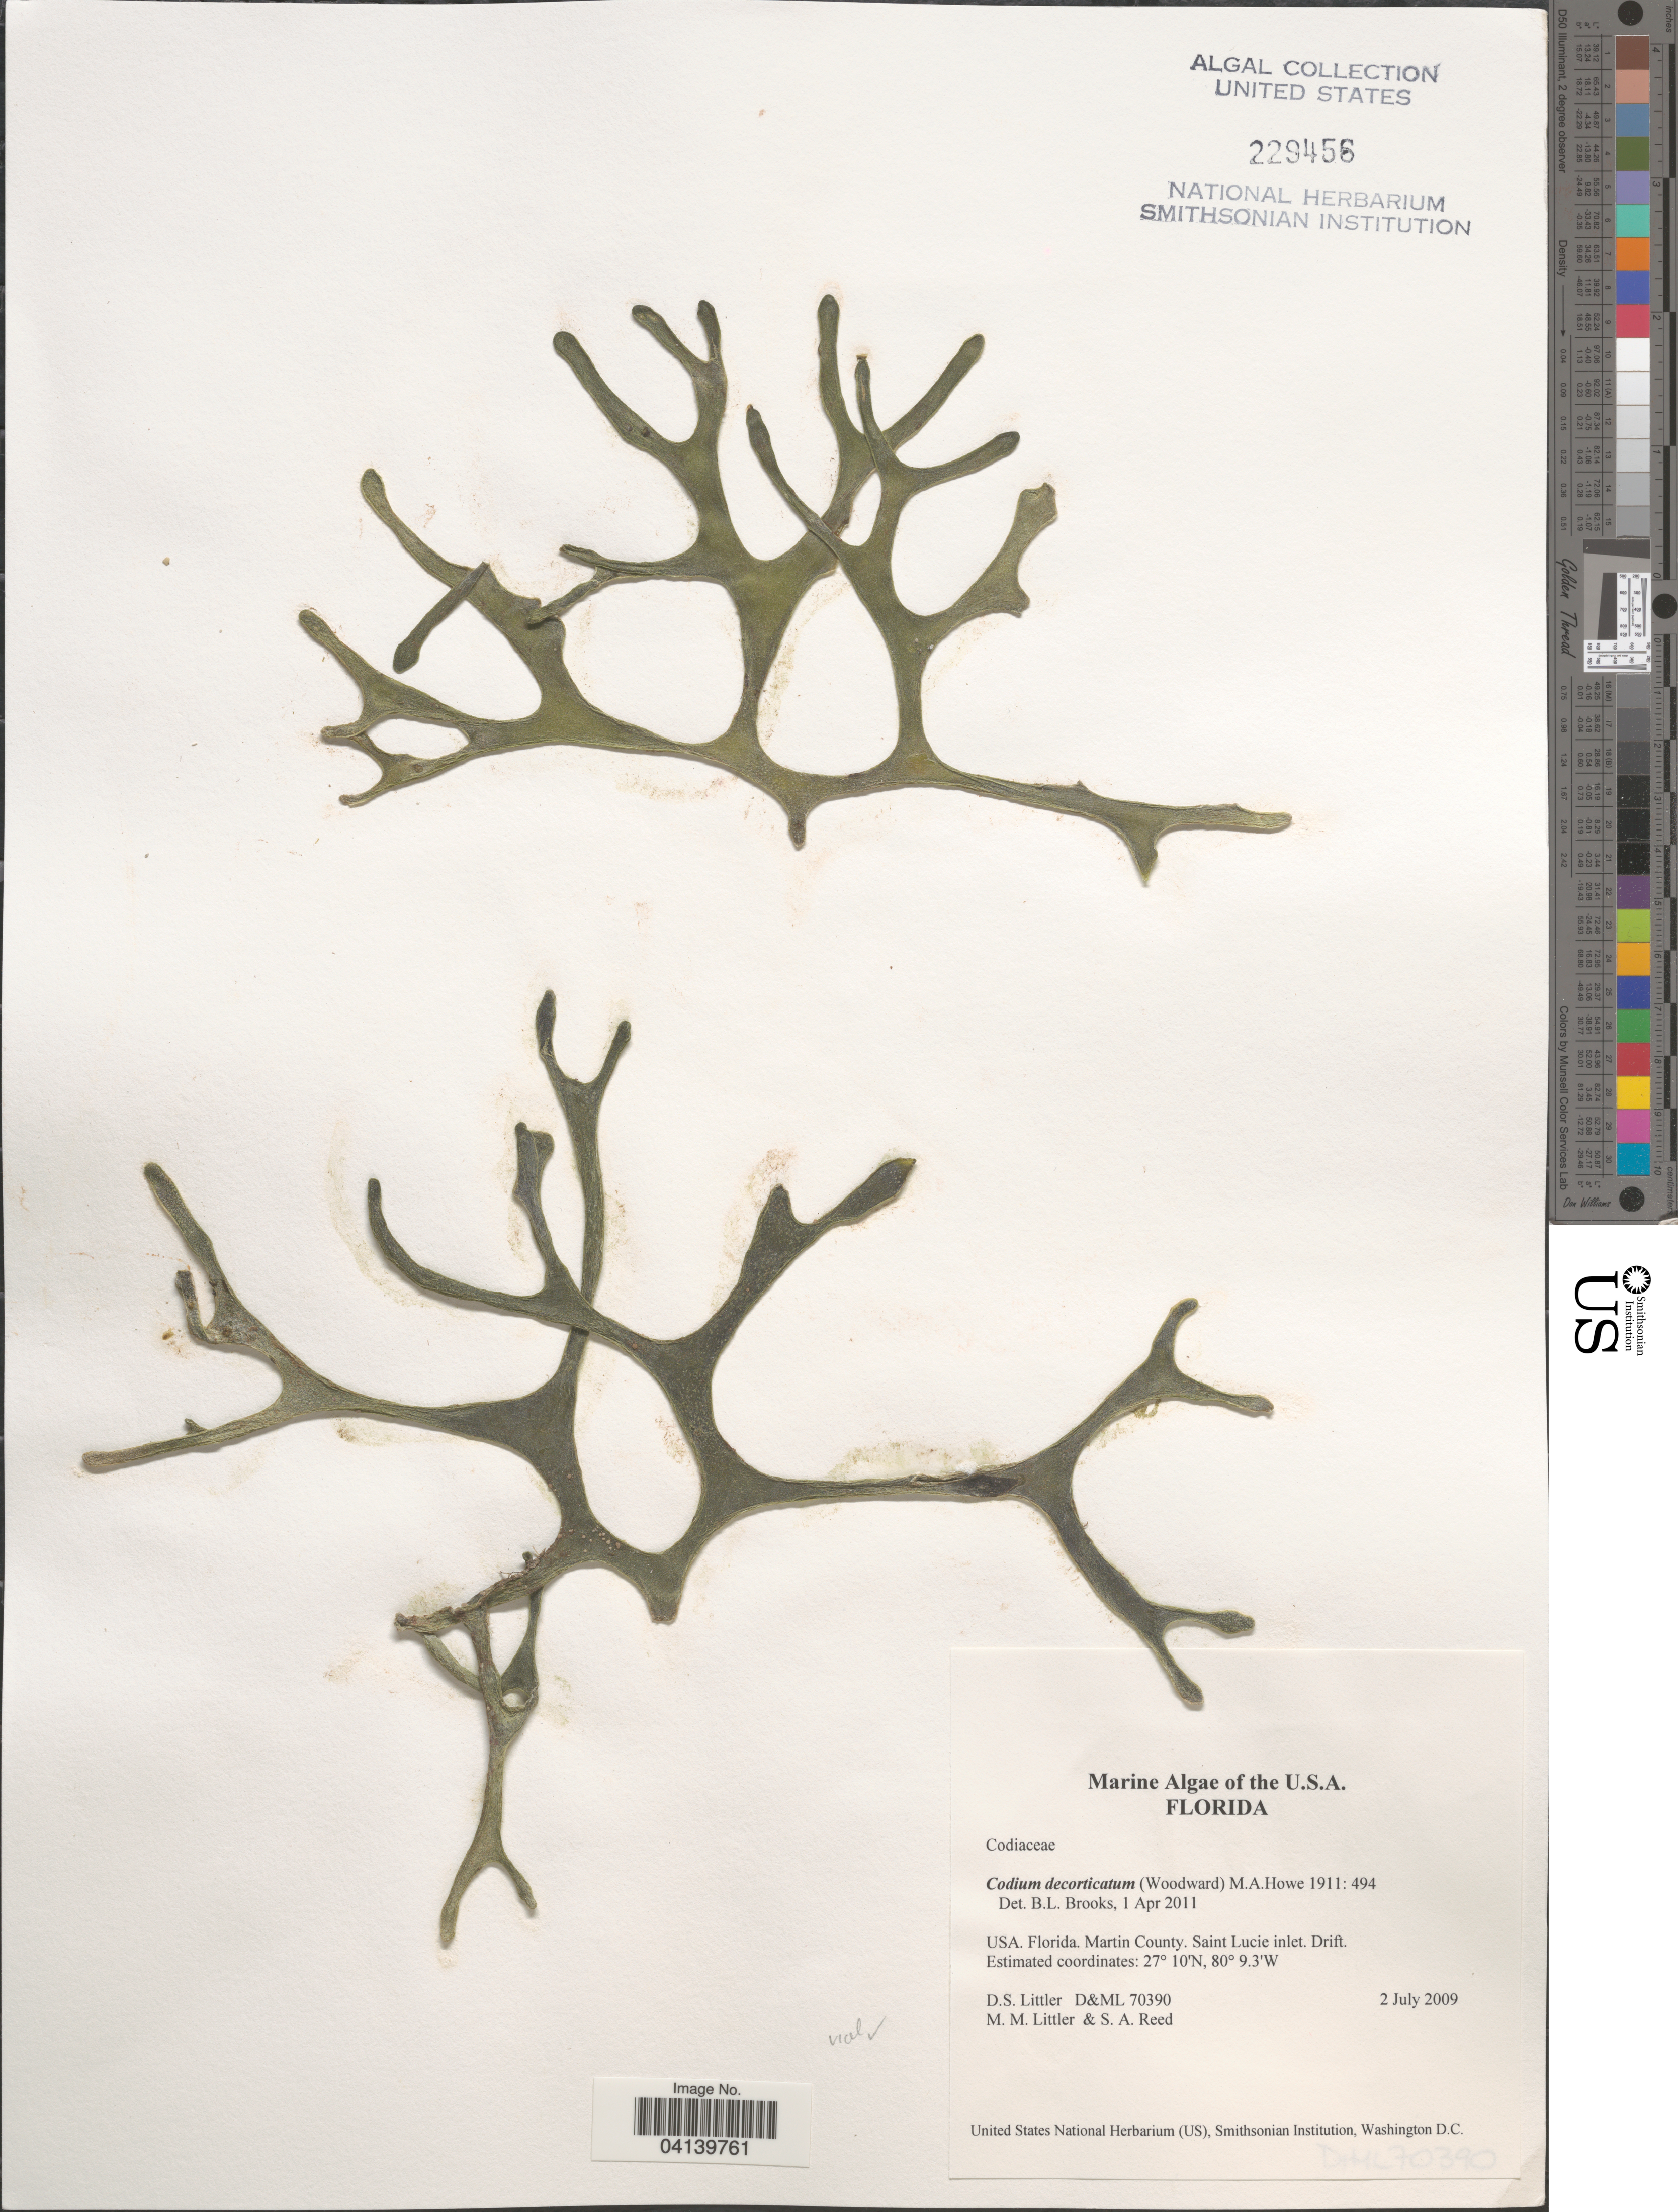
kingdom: Plantae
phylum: Chlorophyta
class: Ulvophyceae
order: Bryopsidales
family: Codiaceae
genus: Codium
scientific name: Codium decorticatum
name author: (Woodw.) M. Howe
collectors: D. S. Littler & S. Reed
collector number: D&ML 70390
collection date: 2009-07-02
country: United States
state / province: Florida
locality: Martin County. Saint Lucie inlet.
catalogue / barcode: US 229456